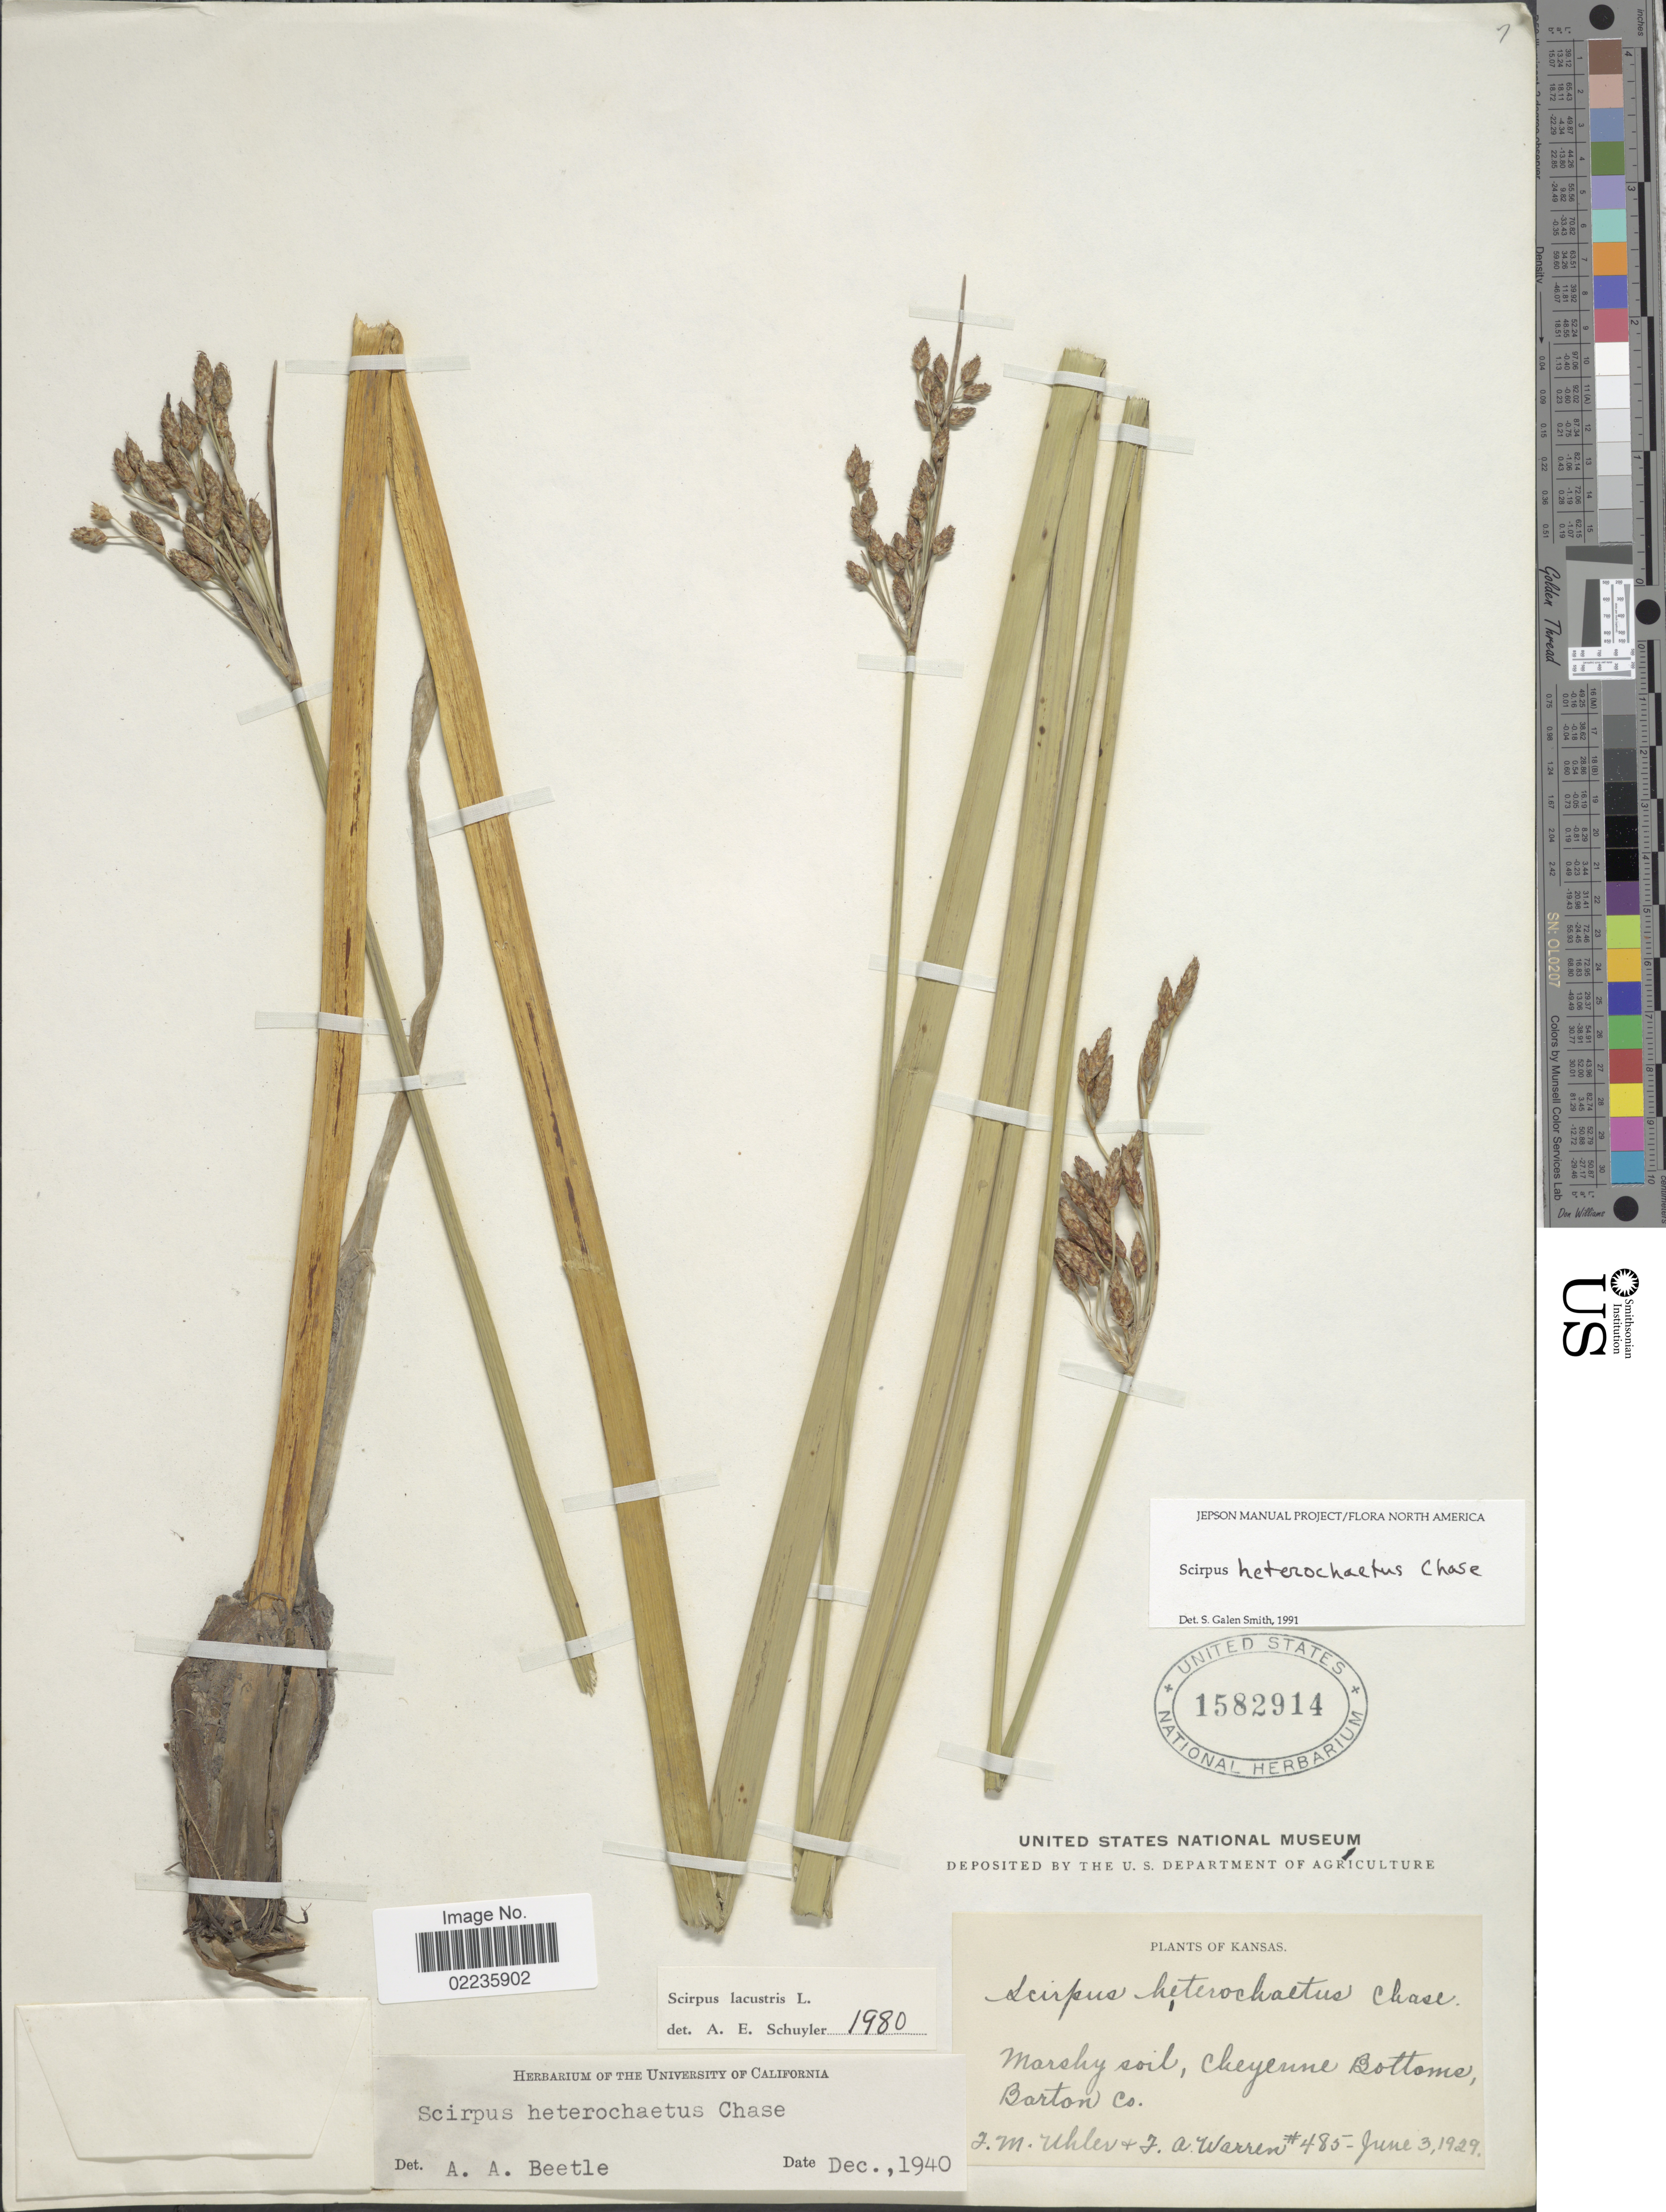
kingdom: Plantae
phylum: Tracheophyta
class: Liliopsida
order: Poales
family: Cyperaceae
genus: Schoenoplectus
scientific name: Schoenoplectus heterochaetus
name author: (Chase) Soják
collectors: F. M. Uhler & J. Warren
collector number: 485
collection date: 1929-06-03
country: United States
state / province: Kansas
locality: Cheyenne Bottoms, Barton Co.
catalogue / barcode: US 1582914